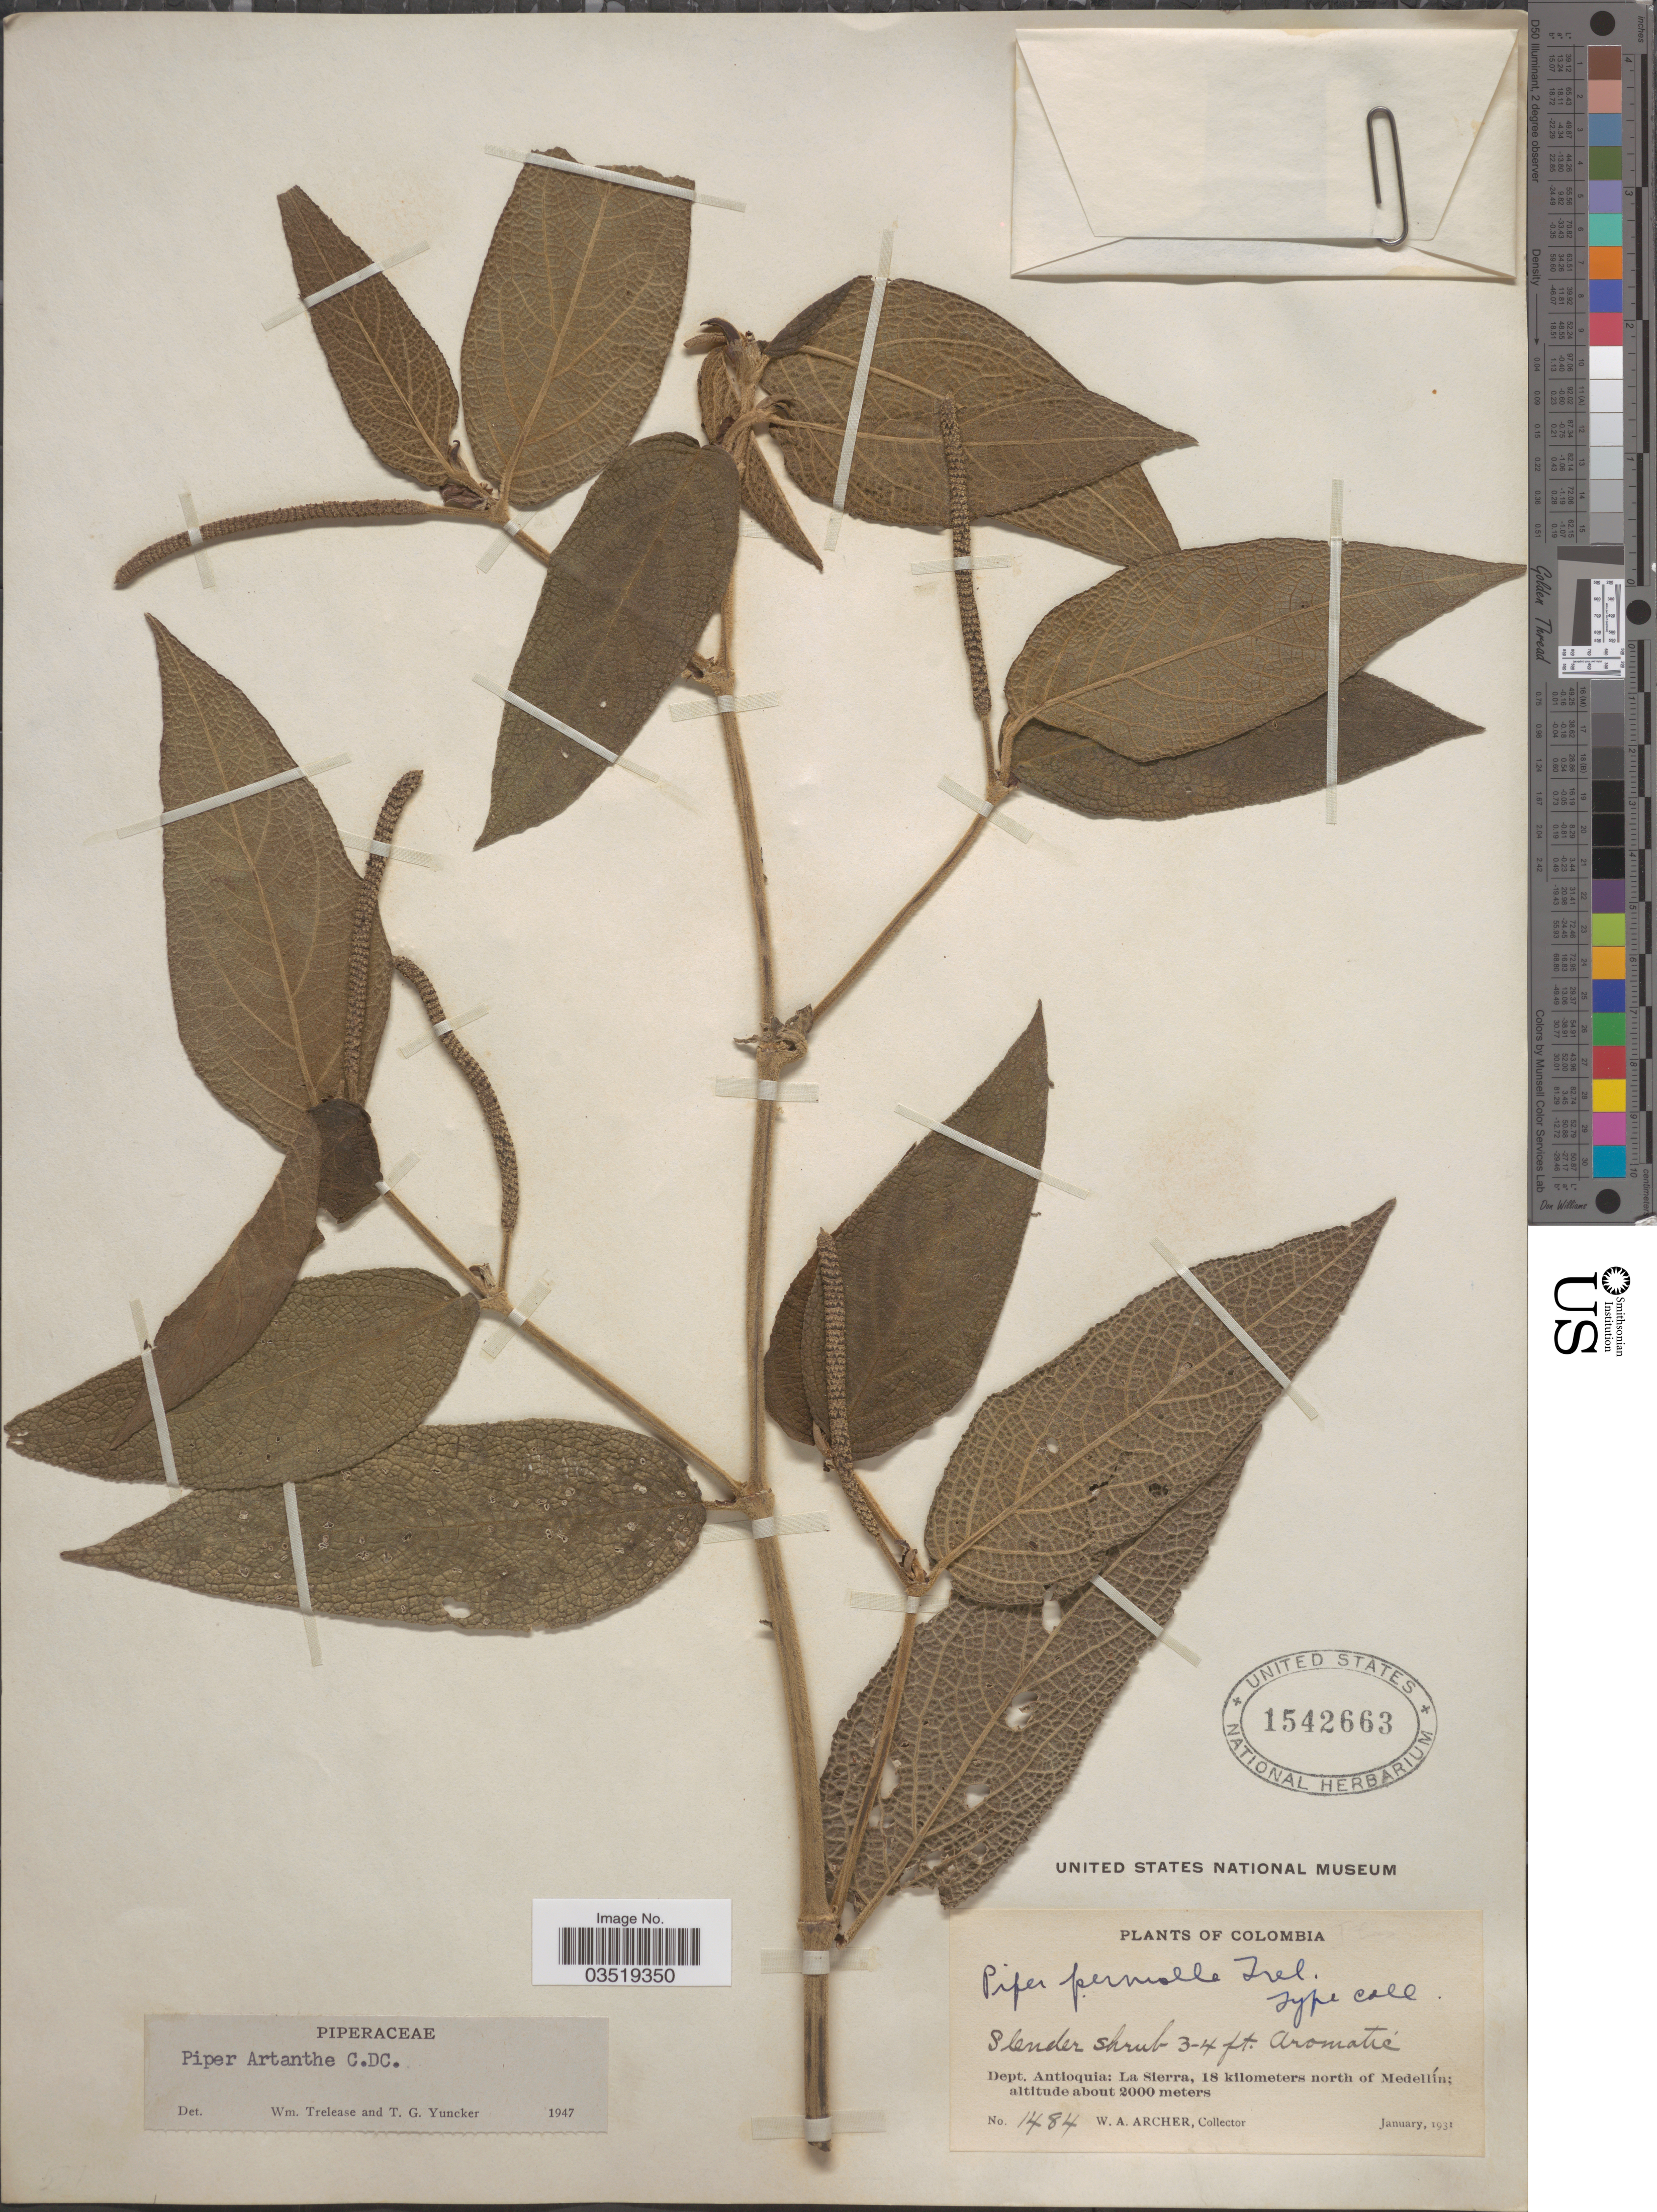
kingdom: Plantae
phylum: Tracheophyta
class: Magnoliopsida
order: Piperales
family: Piperaceae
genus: Piper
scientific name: Piper artanthe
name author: C. DC.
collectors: W. Archer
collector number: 1484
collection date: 1931-01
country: Colombia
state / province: Antioquia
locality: Dept. Antioquia: La Sierra, 18 kilometers north of Medellín.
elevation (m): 2000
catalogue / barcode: US 1542663